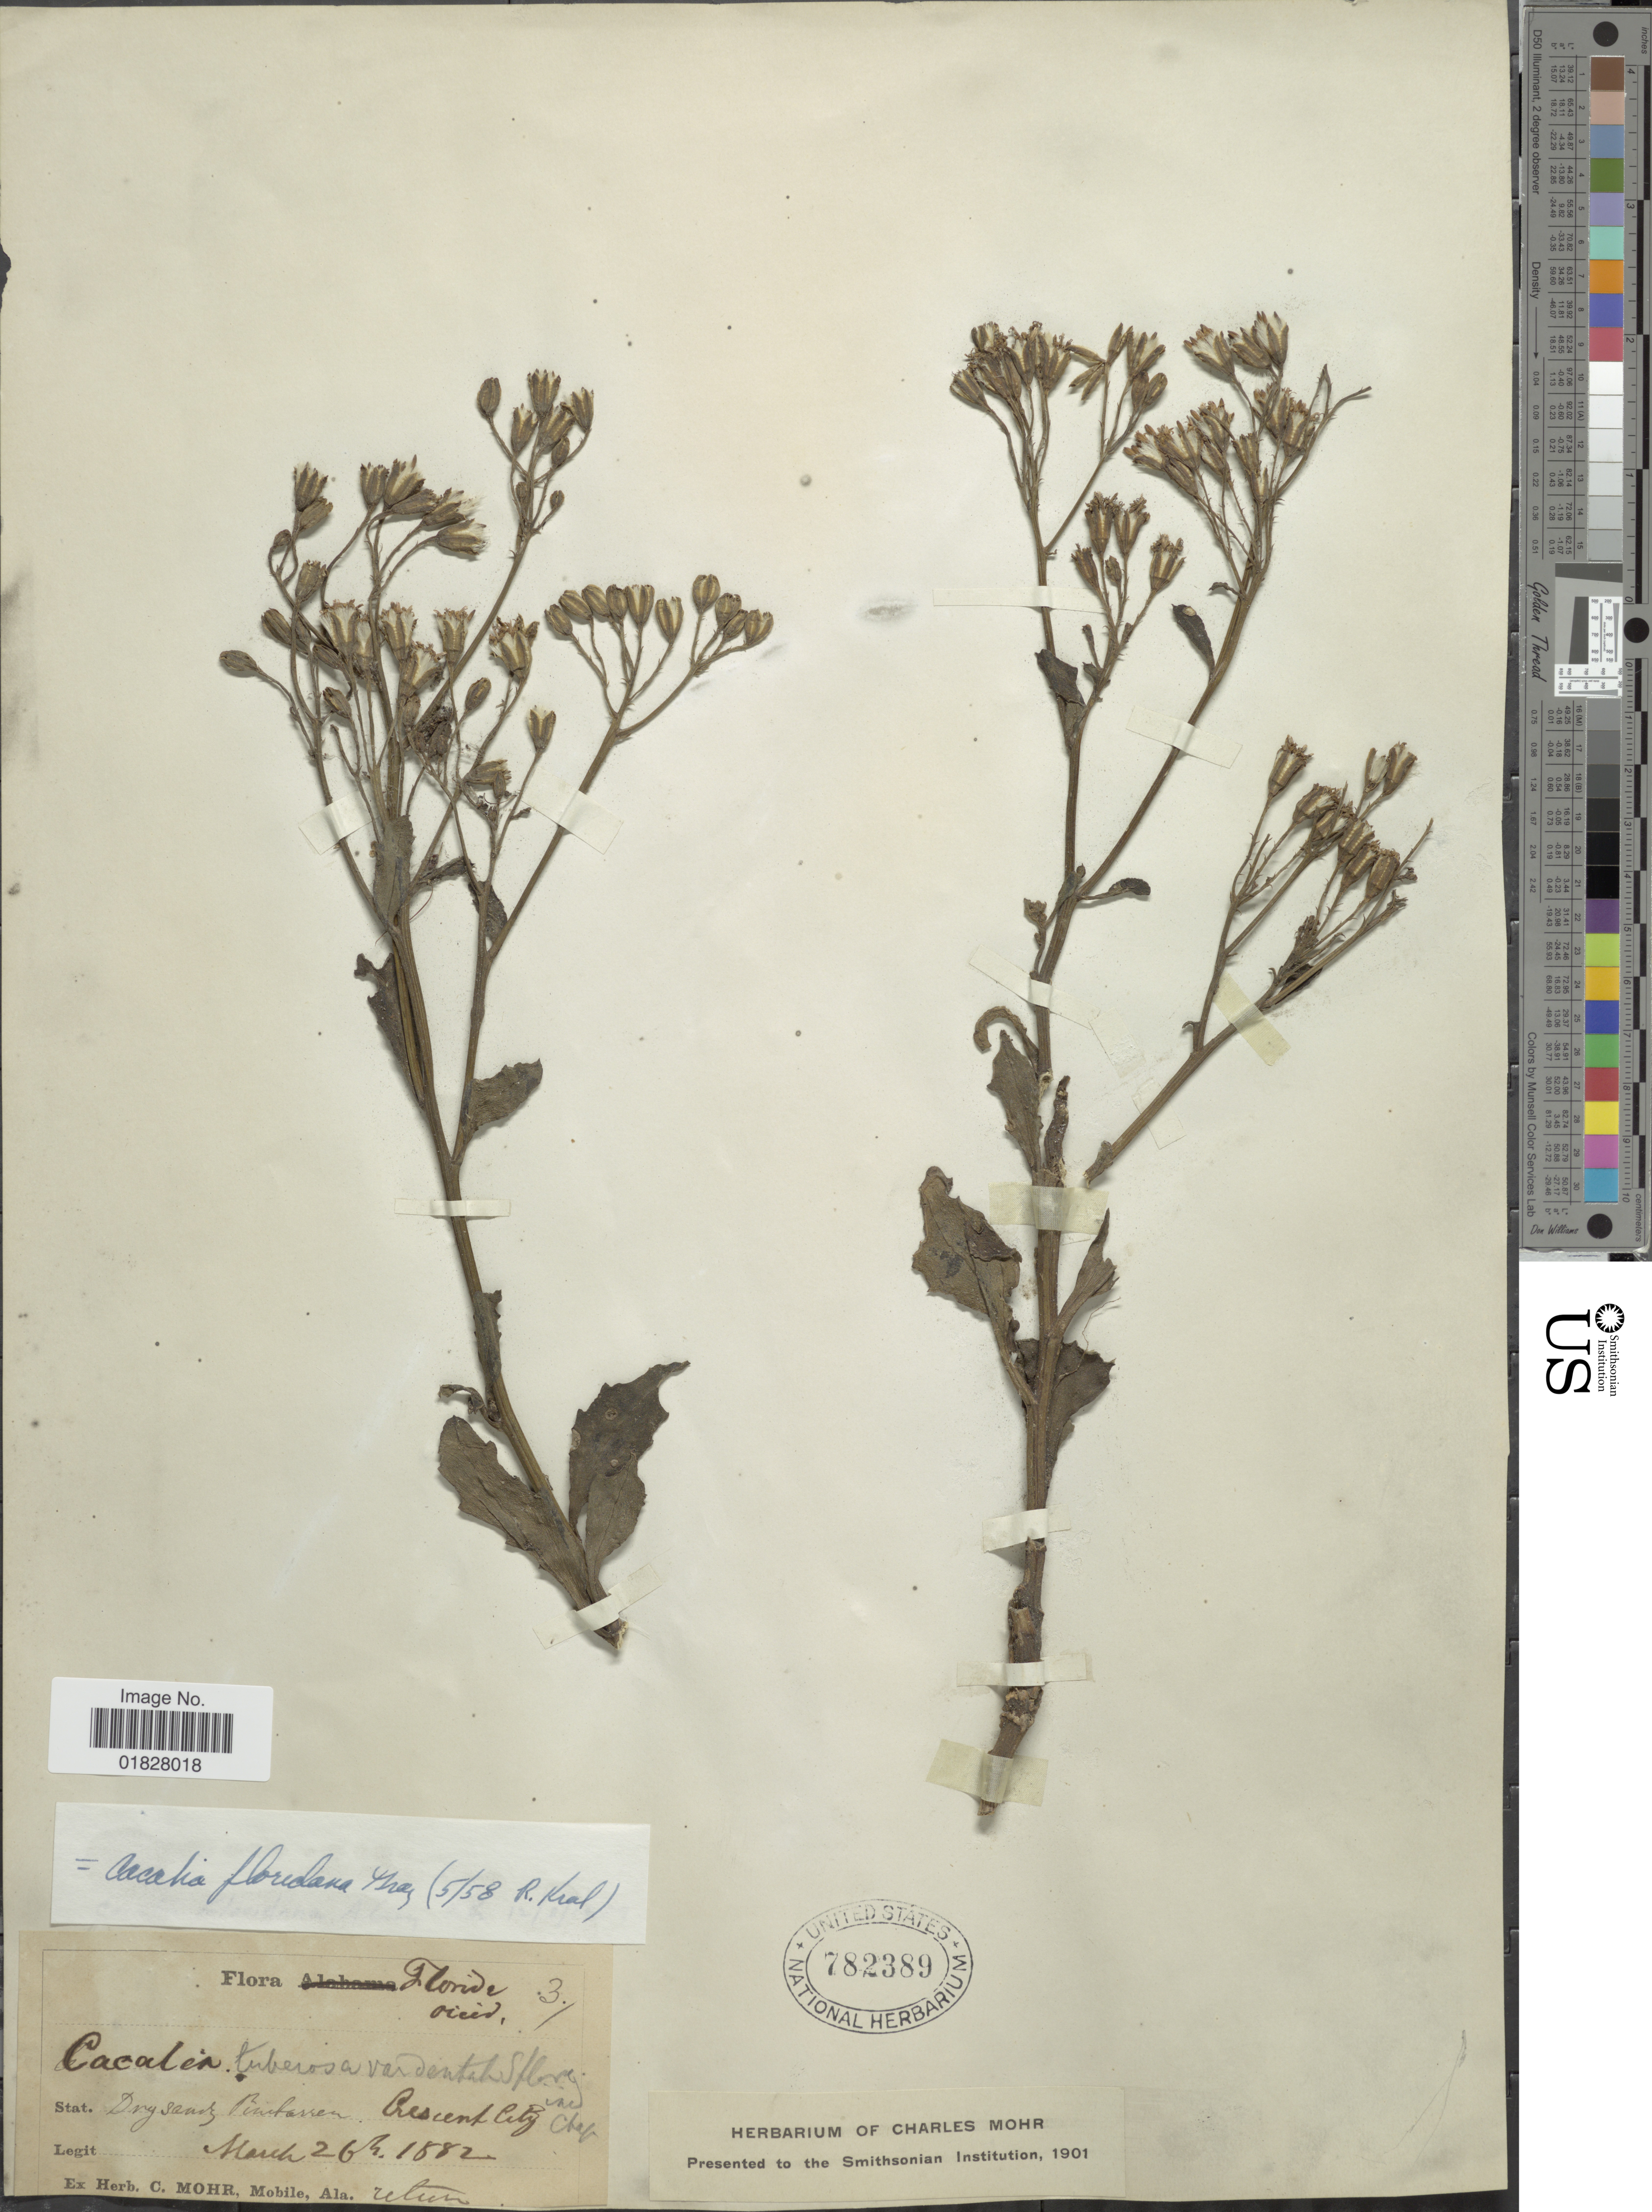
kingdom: Plantae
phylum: Tracheophyta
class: Magnoliopsida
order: Asterales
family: Asteraceae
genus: Arnoglossum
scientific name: Arnoglossum floridanum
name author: (A. Gray) H. Rob.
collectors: ex herb. C. Mohr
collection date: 1882-03-26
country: United States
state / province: Florida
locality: Dry sandy Pinebarren. Crescent City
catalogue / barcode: US 782389